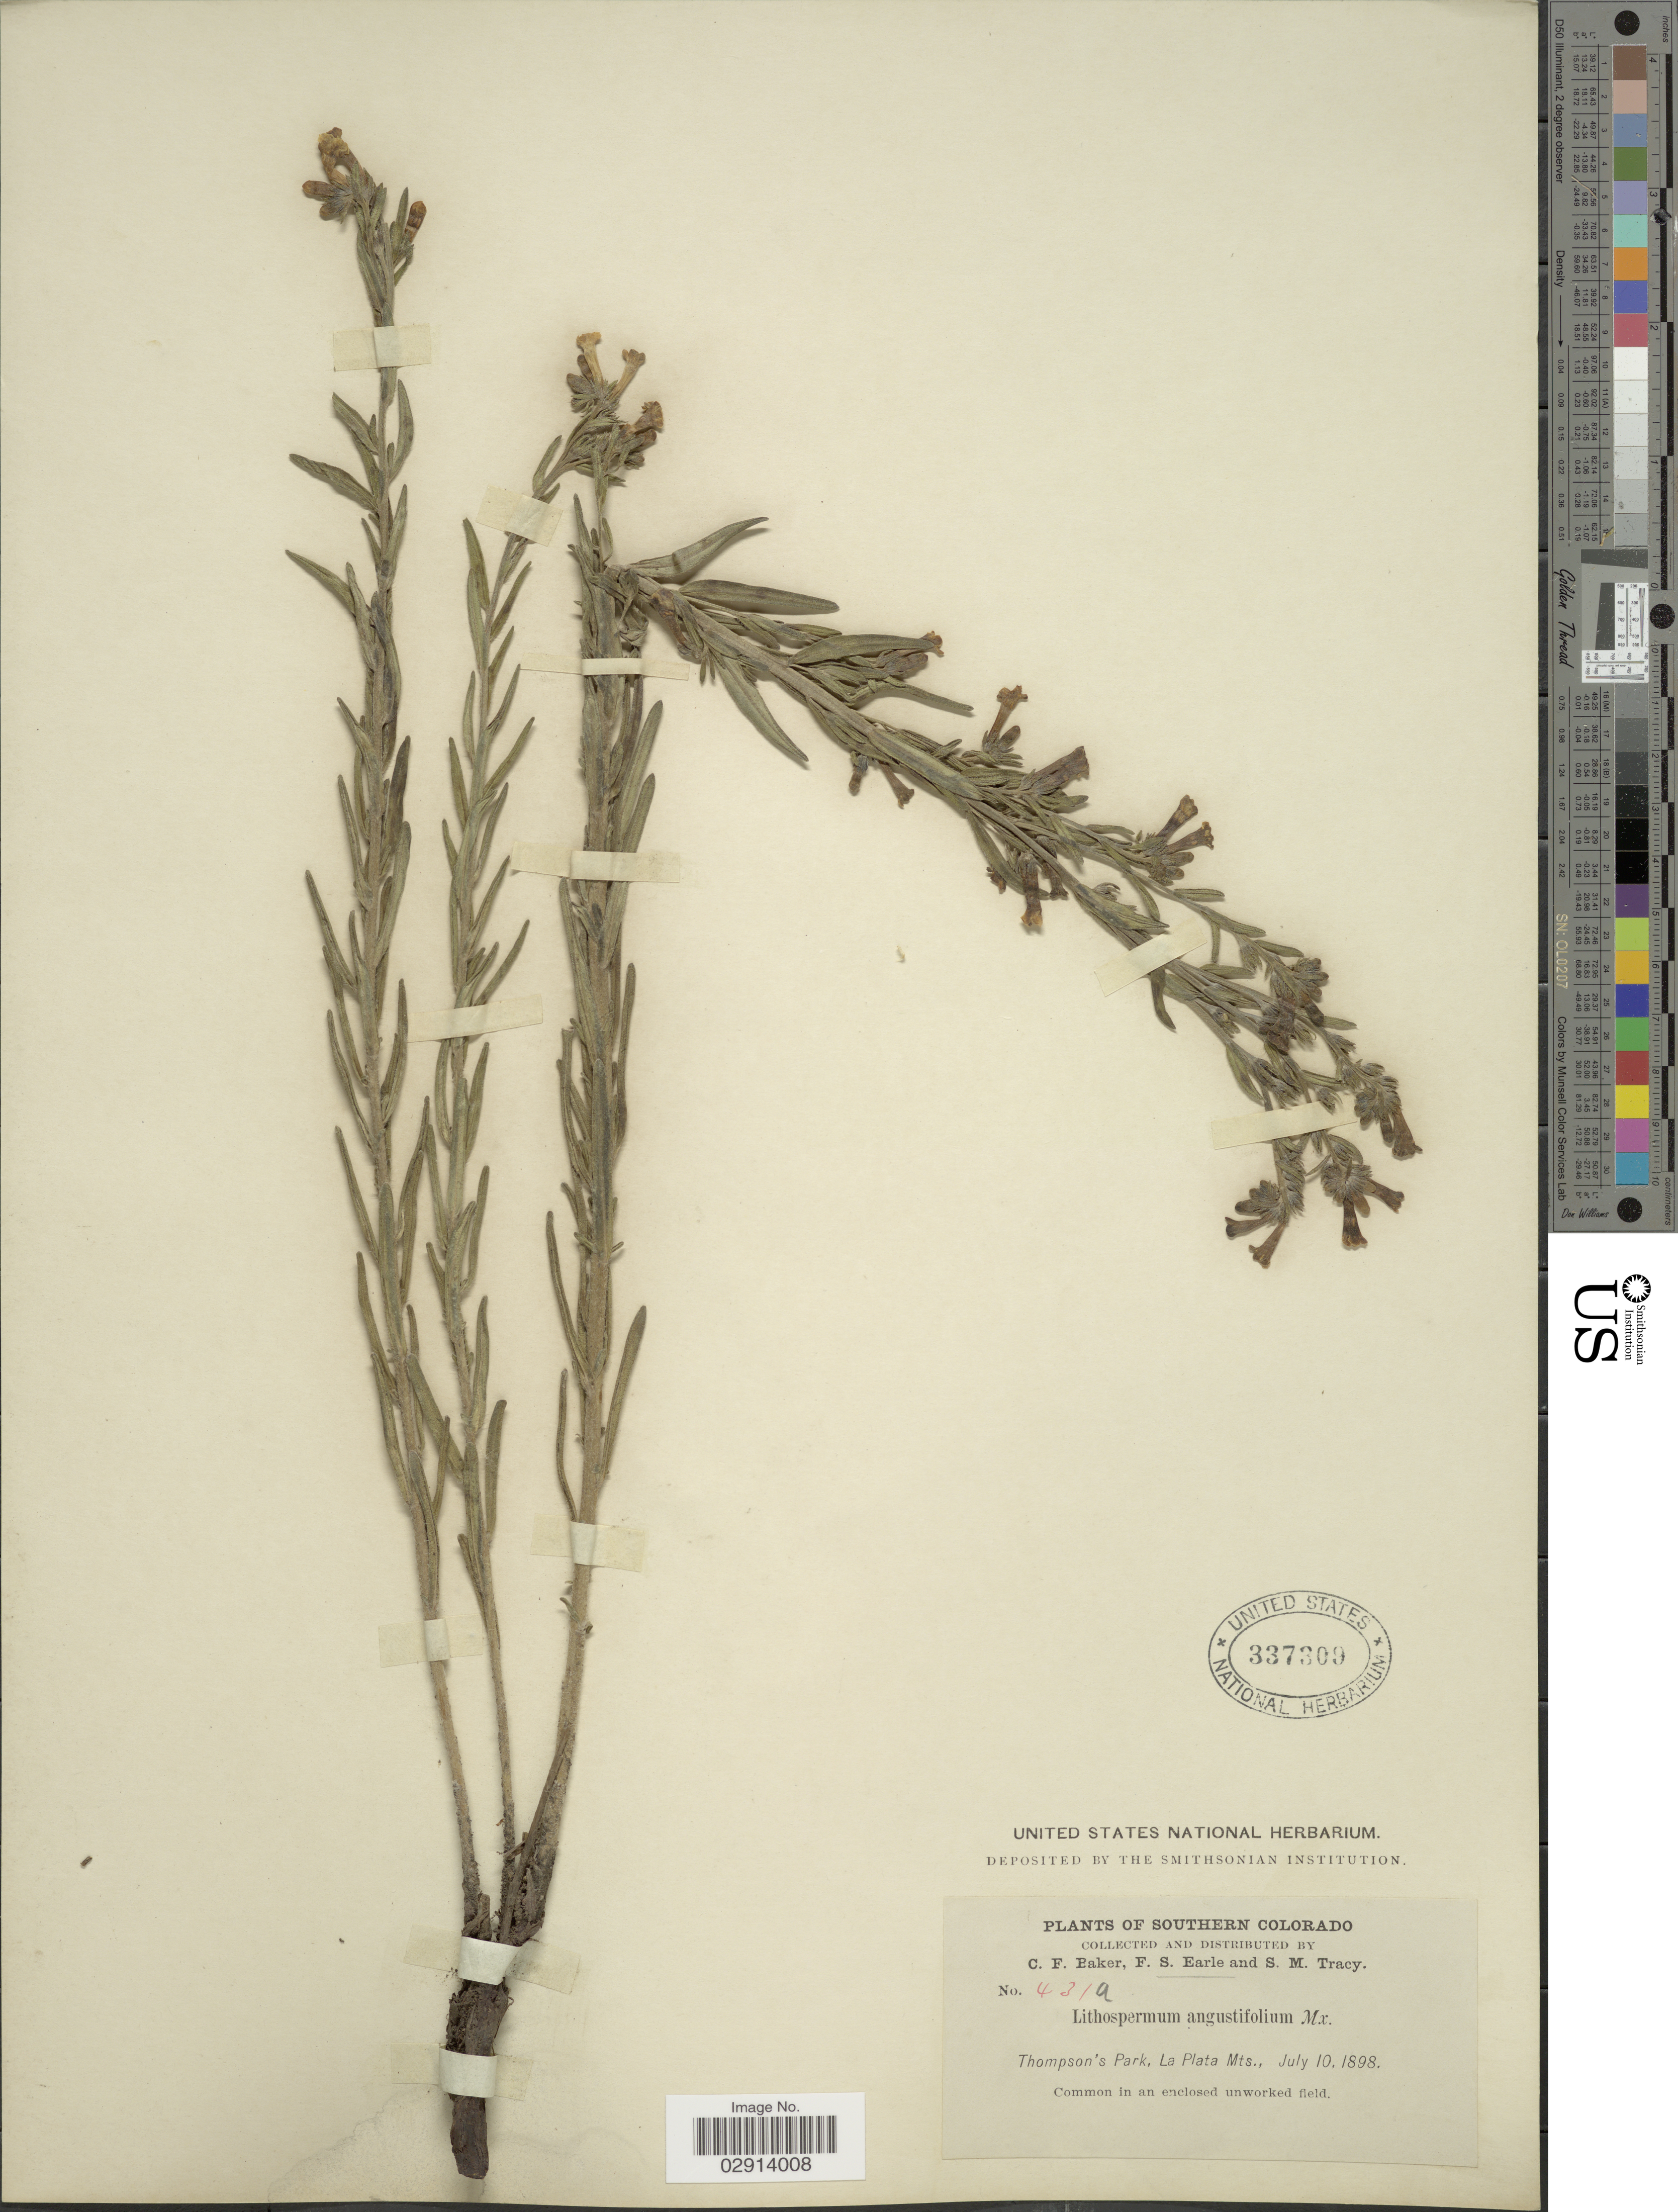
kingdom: Plantae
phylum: Tracheophyta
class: Magnoliopsida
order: Boraginales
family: Boraginaceae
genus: Lithospermum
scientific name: Lithospermum incisum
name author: Lehm.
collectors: C. F. Baker, F. S. Earle & S. M. Tracy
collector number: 431a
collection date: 1898-07-10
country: United States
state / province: Colorado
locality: Southern Colorado. Thompson's Park, La Plata Mts.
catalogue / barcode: US 337309